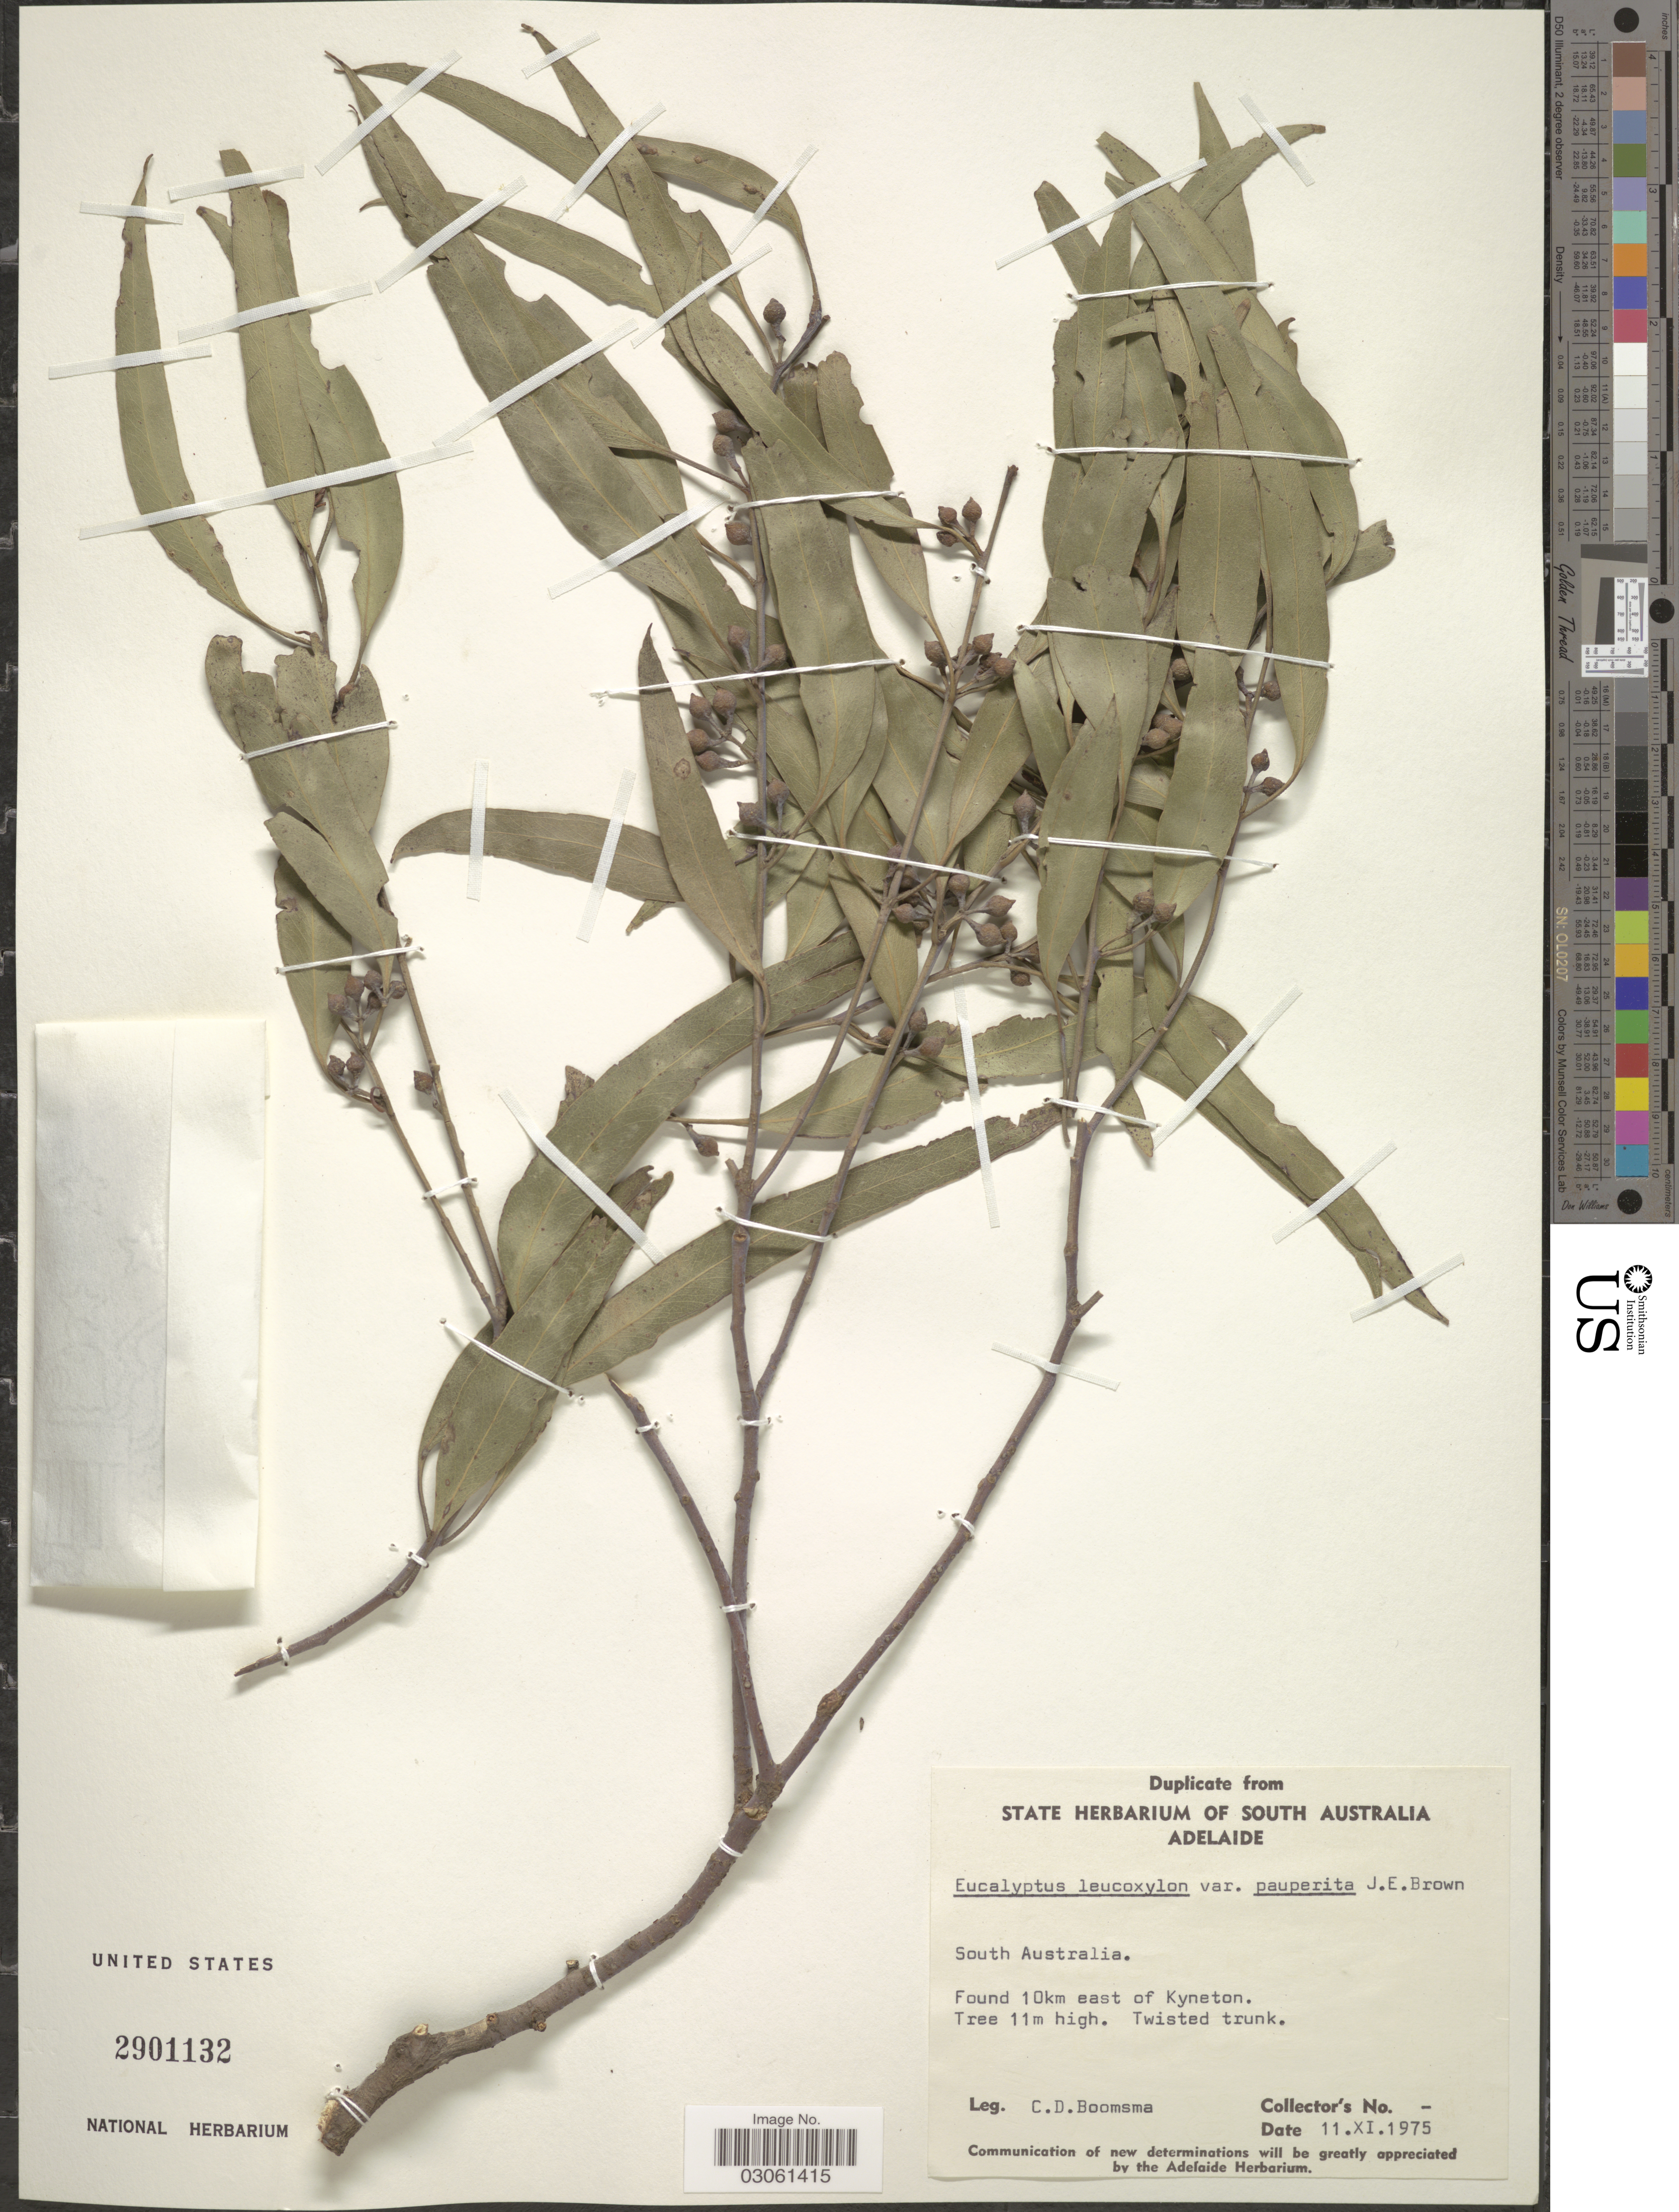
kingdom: Plantae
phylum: Tracheophyta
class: Magnoliopsida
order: Myrtales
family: Myrtaceae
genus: Eucalyptus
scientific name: Eucalyptus leucoxylon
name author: F. Muell.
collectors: C. Boomsma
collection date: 1975-11-11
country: Australia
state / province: South Australia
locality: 10km east of Kyneton.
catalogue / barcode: US 2901132